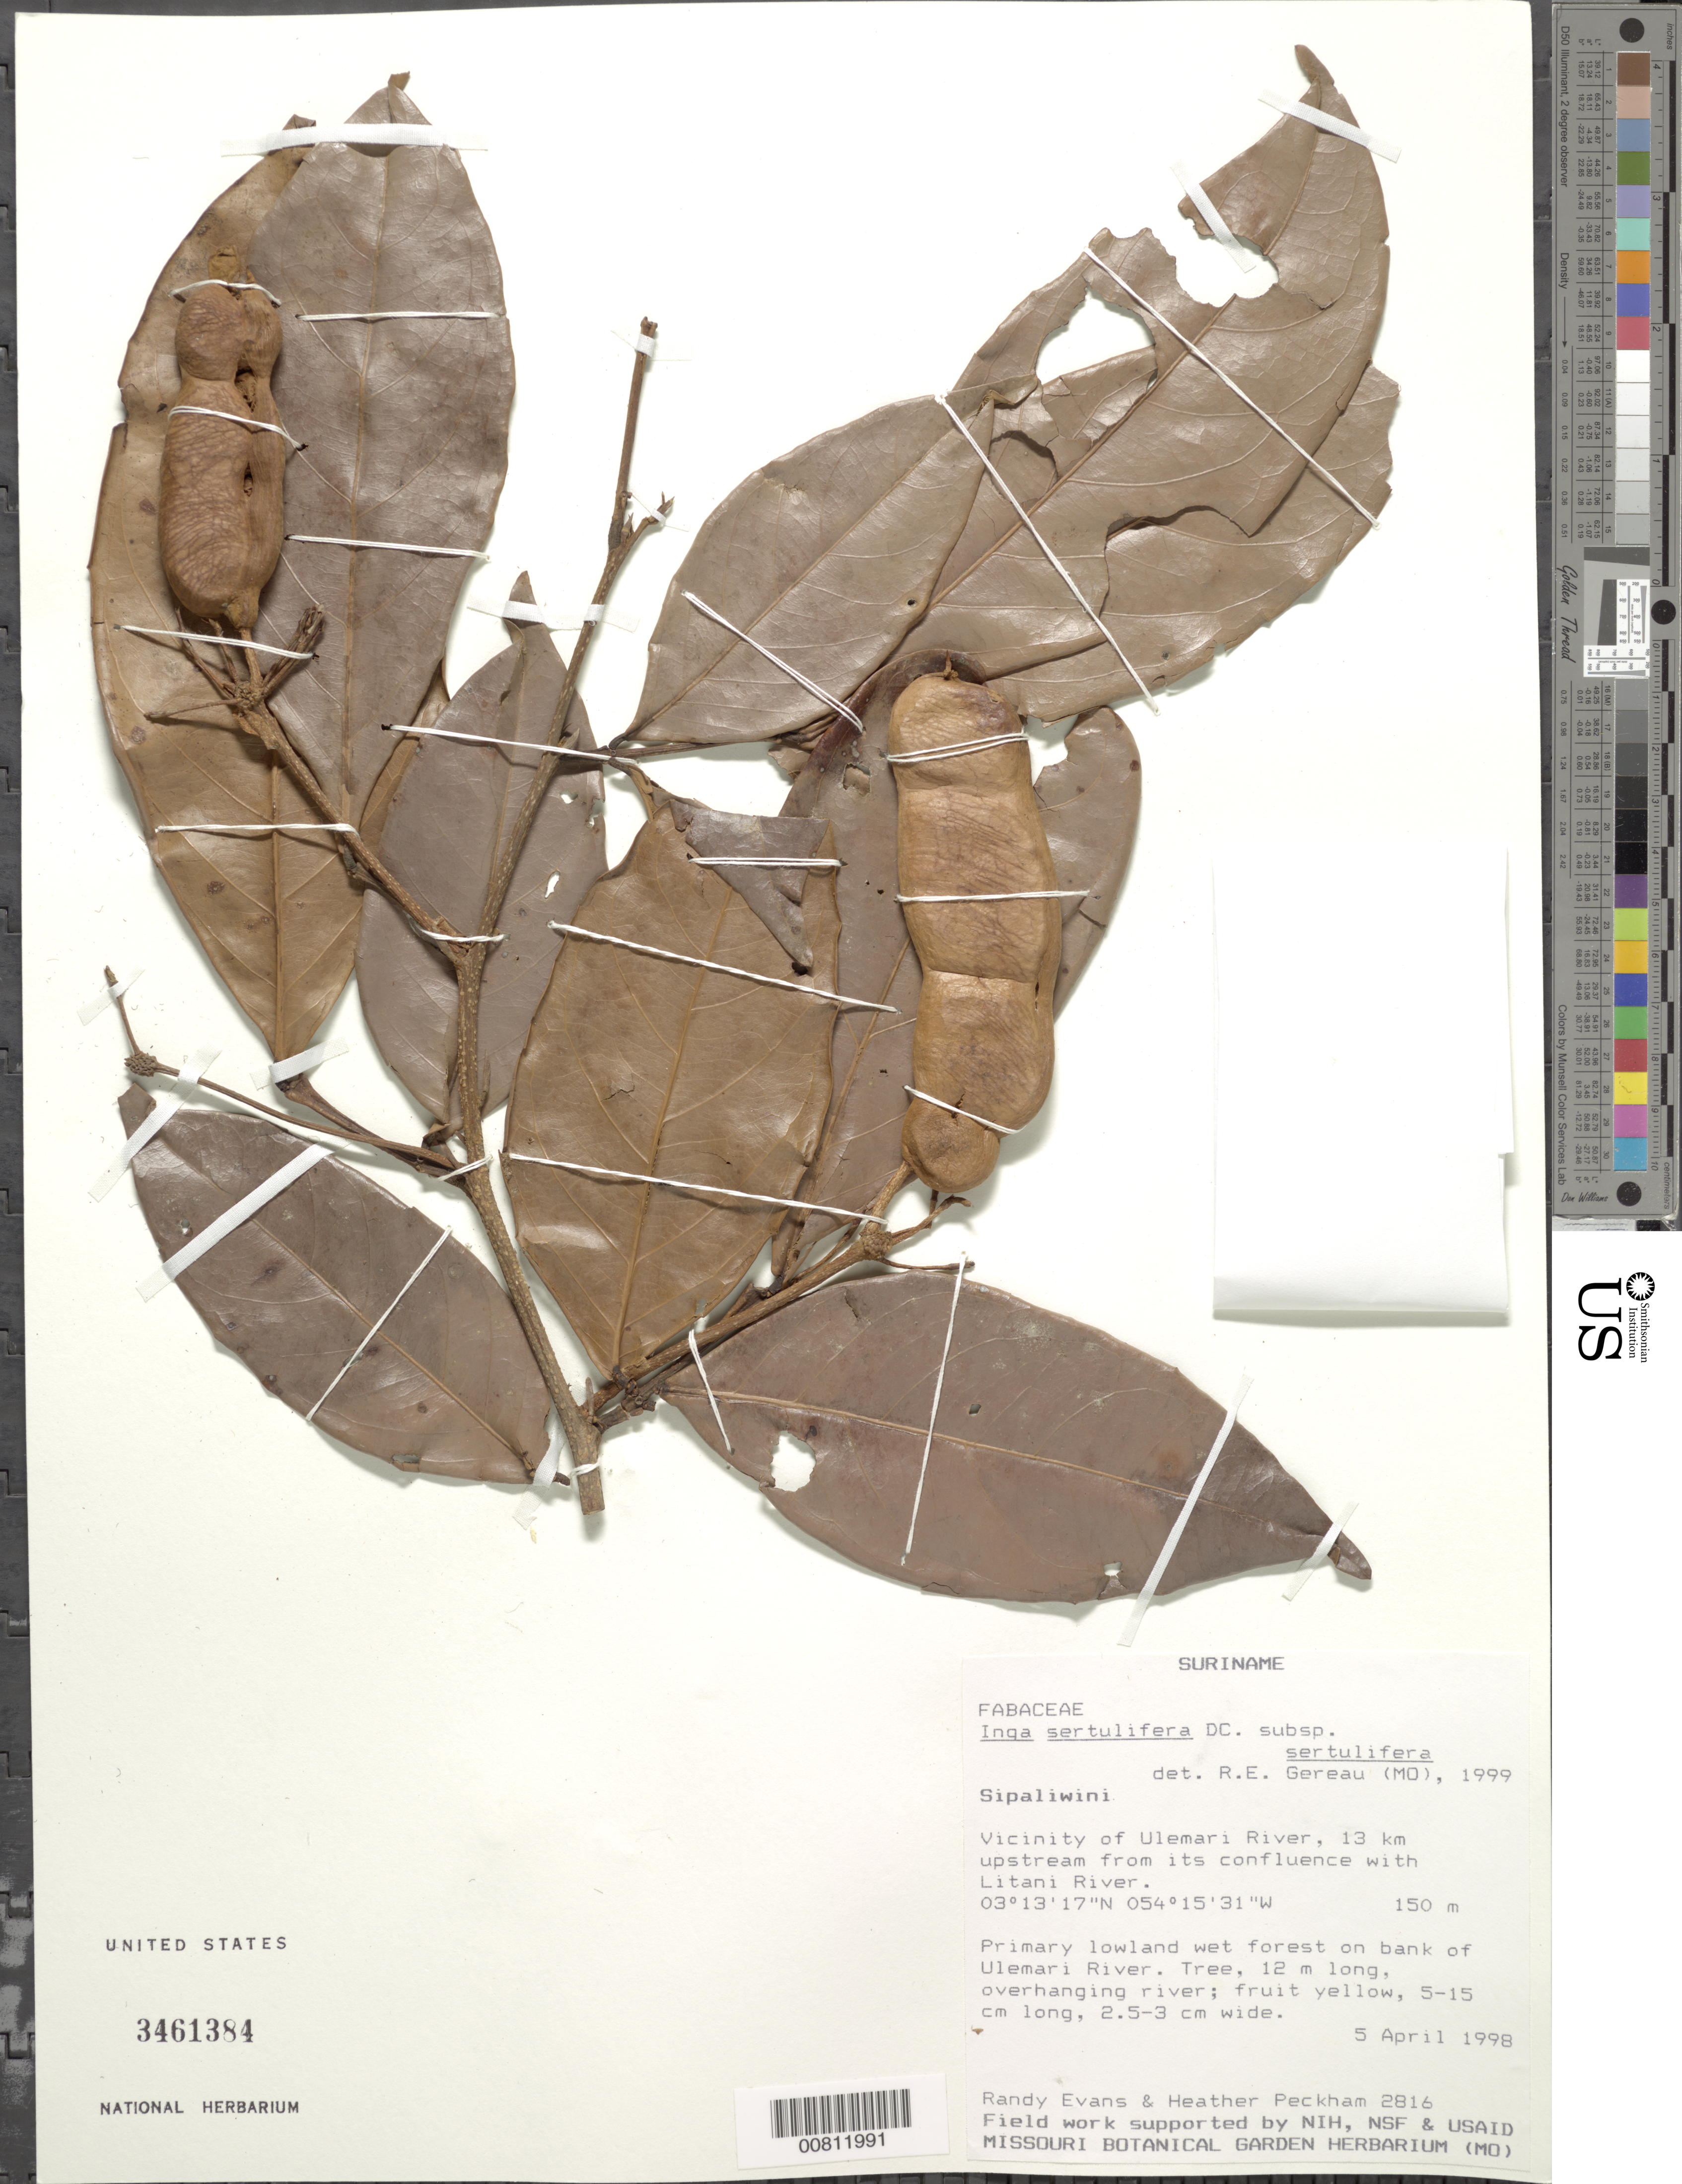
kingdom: Plantae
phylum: Tracheophyta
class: Magnoliopsida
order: Fabales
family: Fabaceae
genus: Inga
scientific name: Inga sertulifera subsp. sertulifera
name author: DC.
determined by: Gereau, R. E.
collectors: R. Evans & H. Peckham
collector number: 2816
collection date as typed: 5-Apr-98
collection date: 1998-04-05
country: Suriname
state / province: Sipaliwini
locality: Ulemari R., ca. 13 km upstream from confl. with Litani R.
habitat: Primary lowland wet forest on bank of river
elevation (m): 150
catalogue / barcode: US 3461384